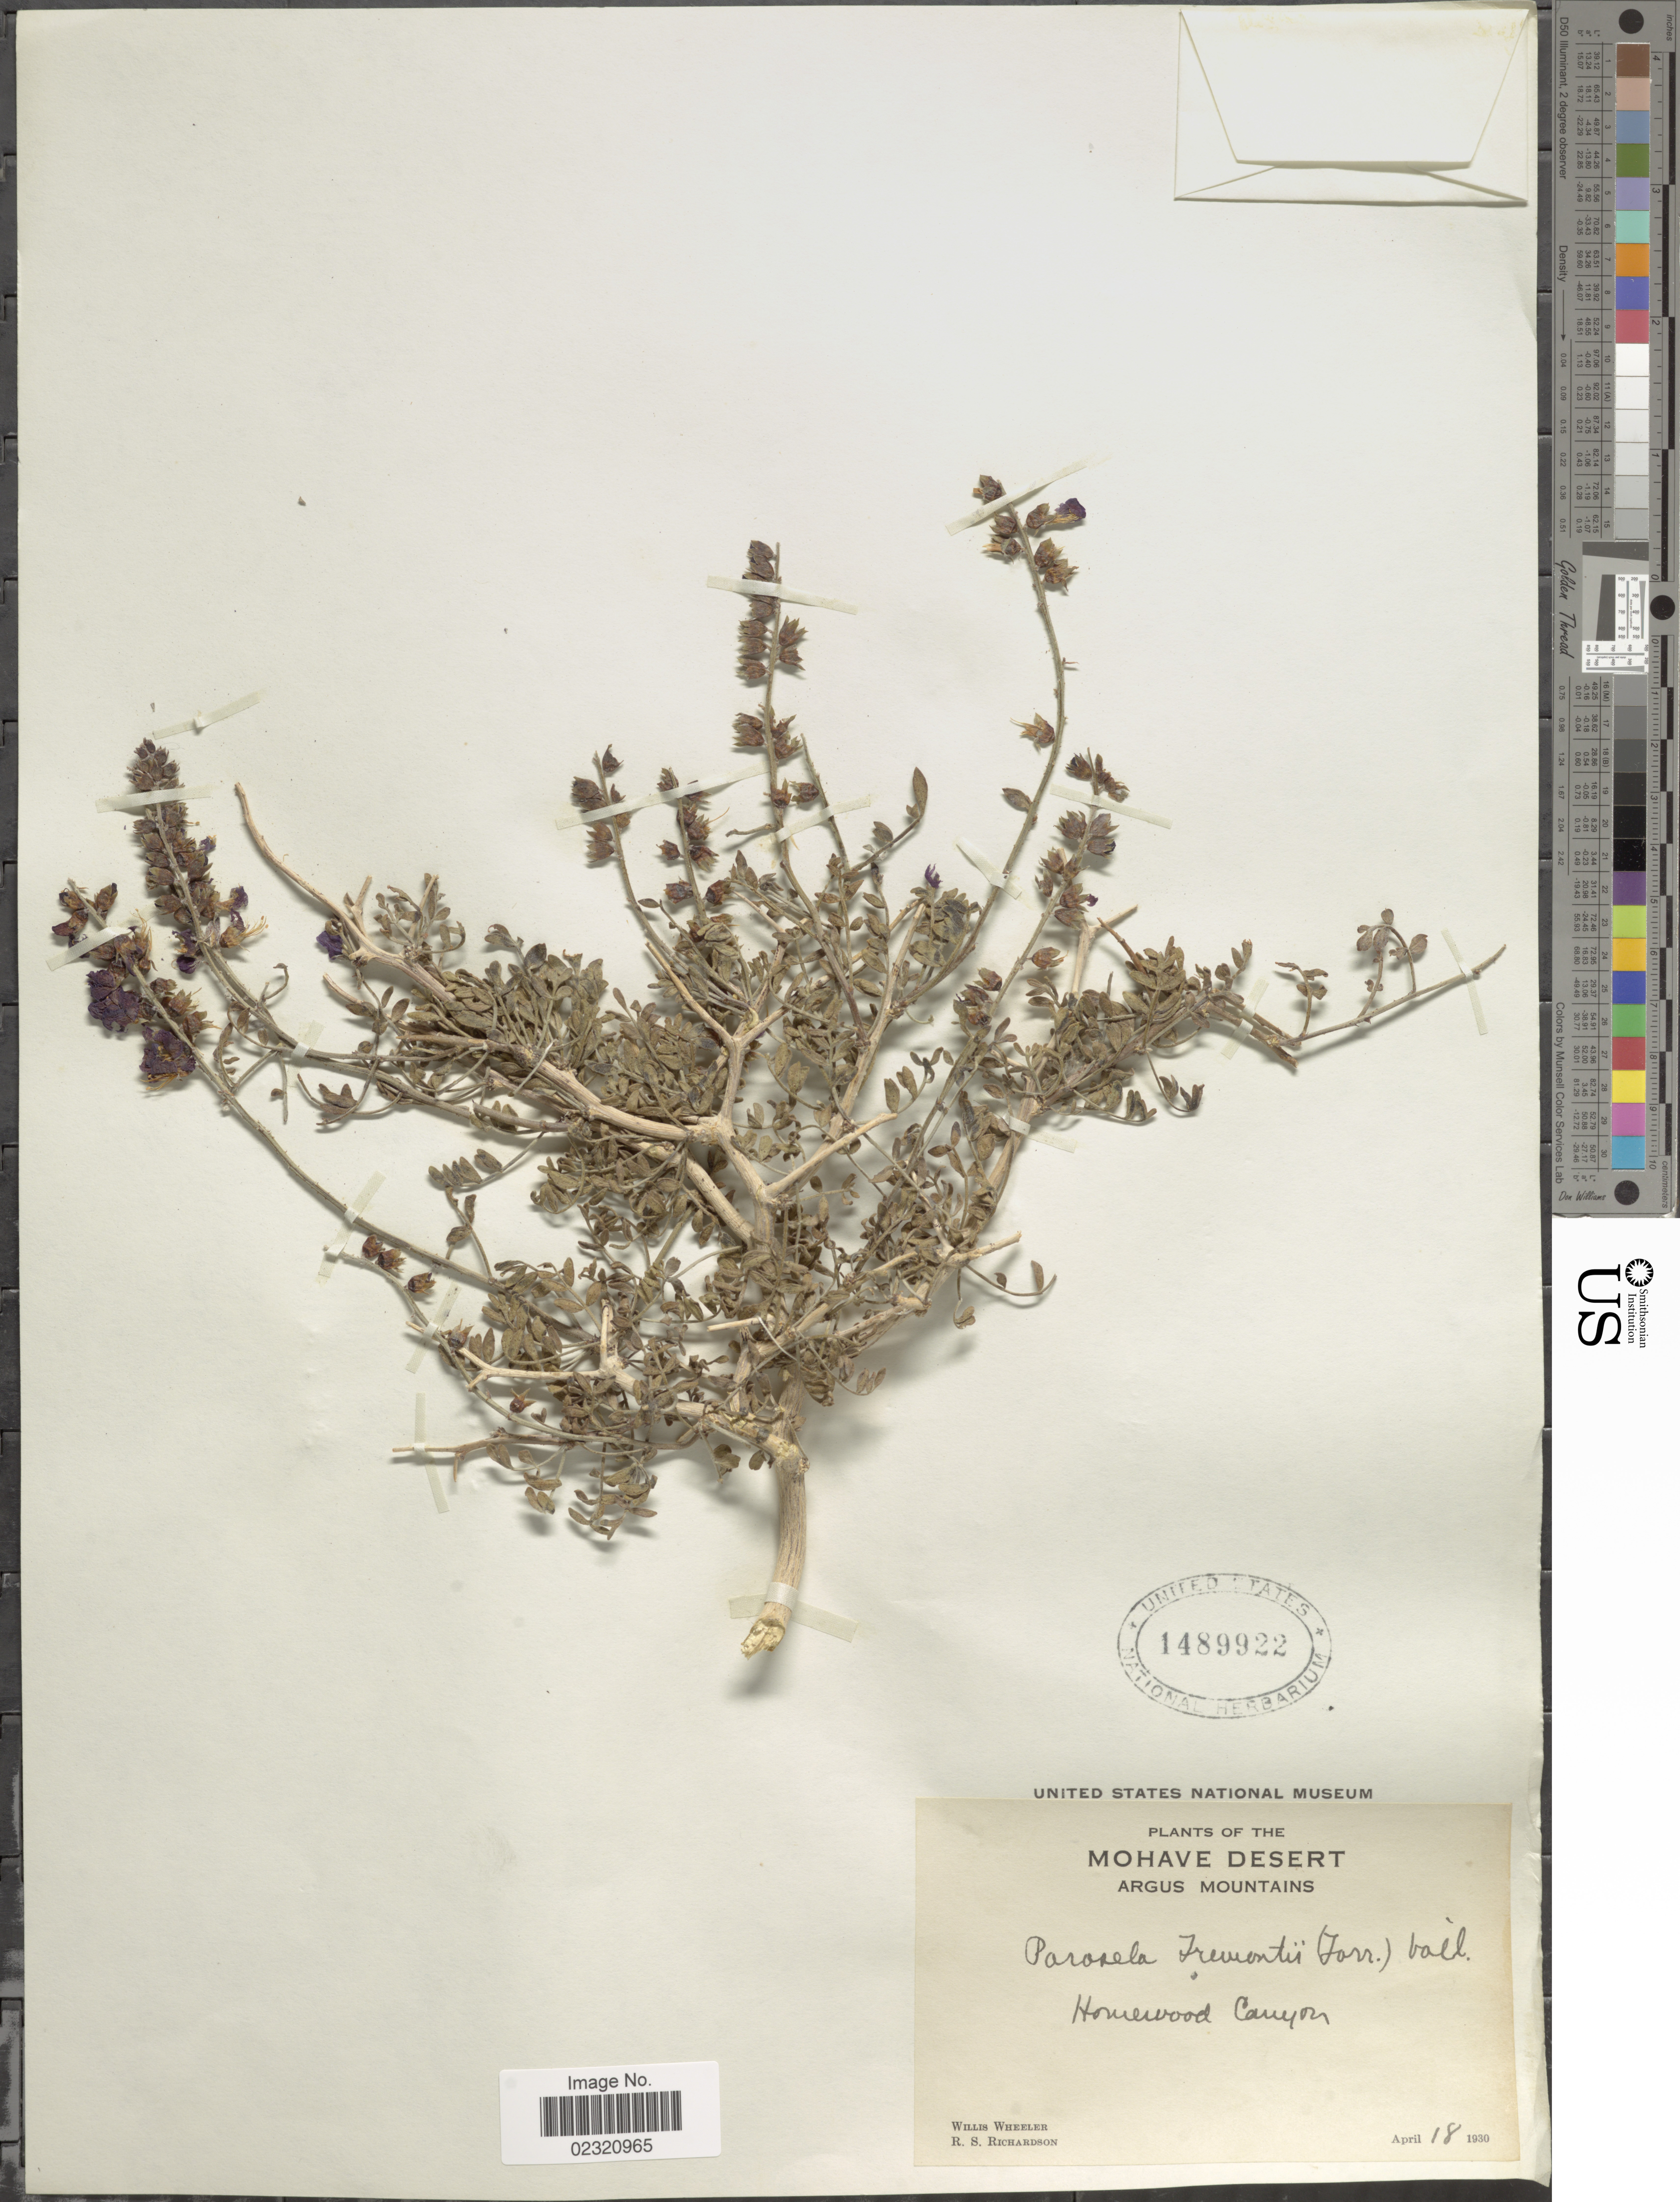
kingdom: Plantae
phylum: Tracheophyta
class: Magnoliopsida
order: Fabales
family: Fabaceae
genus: Psorothamnus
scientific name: Psorothamnus fremontii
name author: (Torr. ex A. Gray) Barneby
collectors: W. Wheeler & R. Richardson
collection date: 1930-04-18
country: United States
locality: Mohave Desert, Argus Mountains, Homewood Canyon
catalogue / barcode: US 1489922